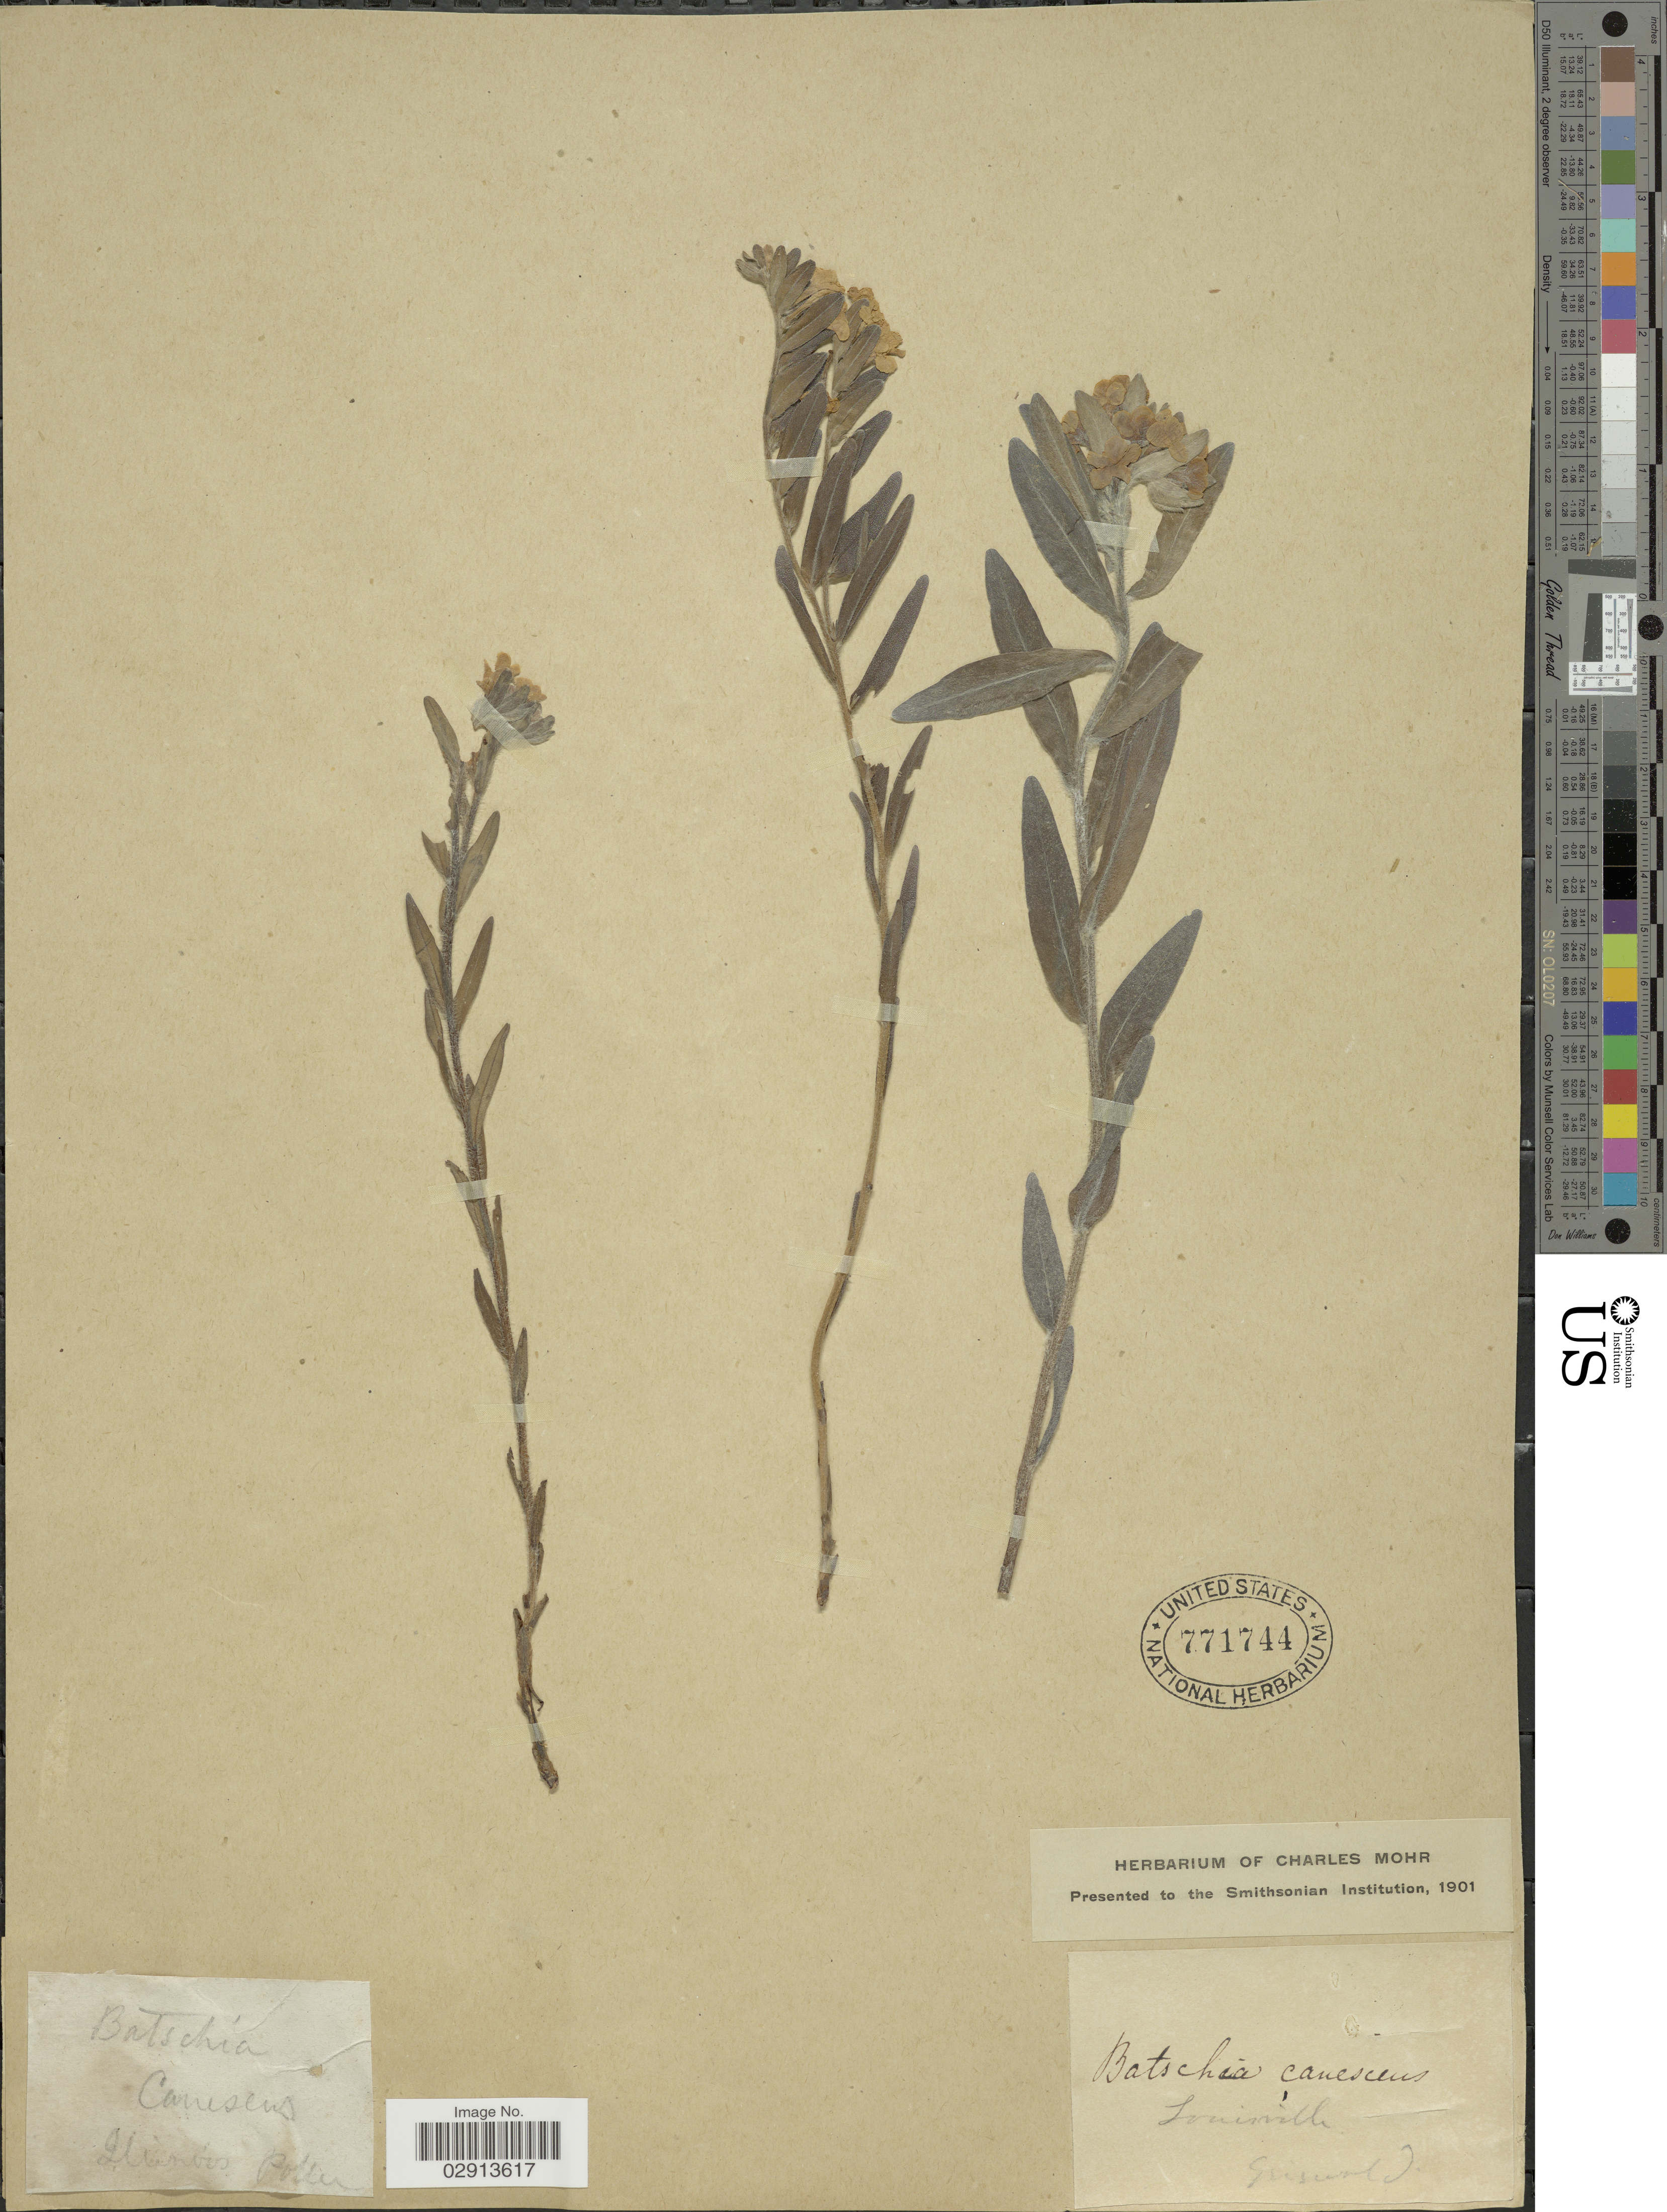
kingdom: Plantae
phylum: Tracheophyta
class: Magnoliopsida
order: Boraginales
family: Boraginaceae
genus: Lithospermum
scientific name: Lithospermum canescens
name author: (Michx.) Lehm.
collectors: Griswald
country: United States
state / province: Kentucky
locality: Louisville.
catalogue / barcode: US 771744